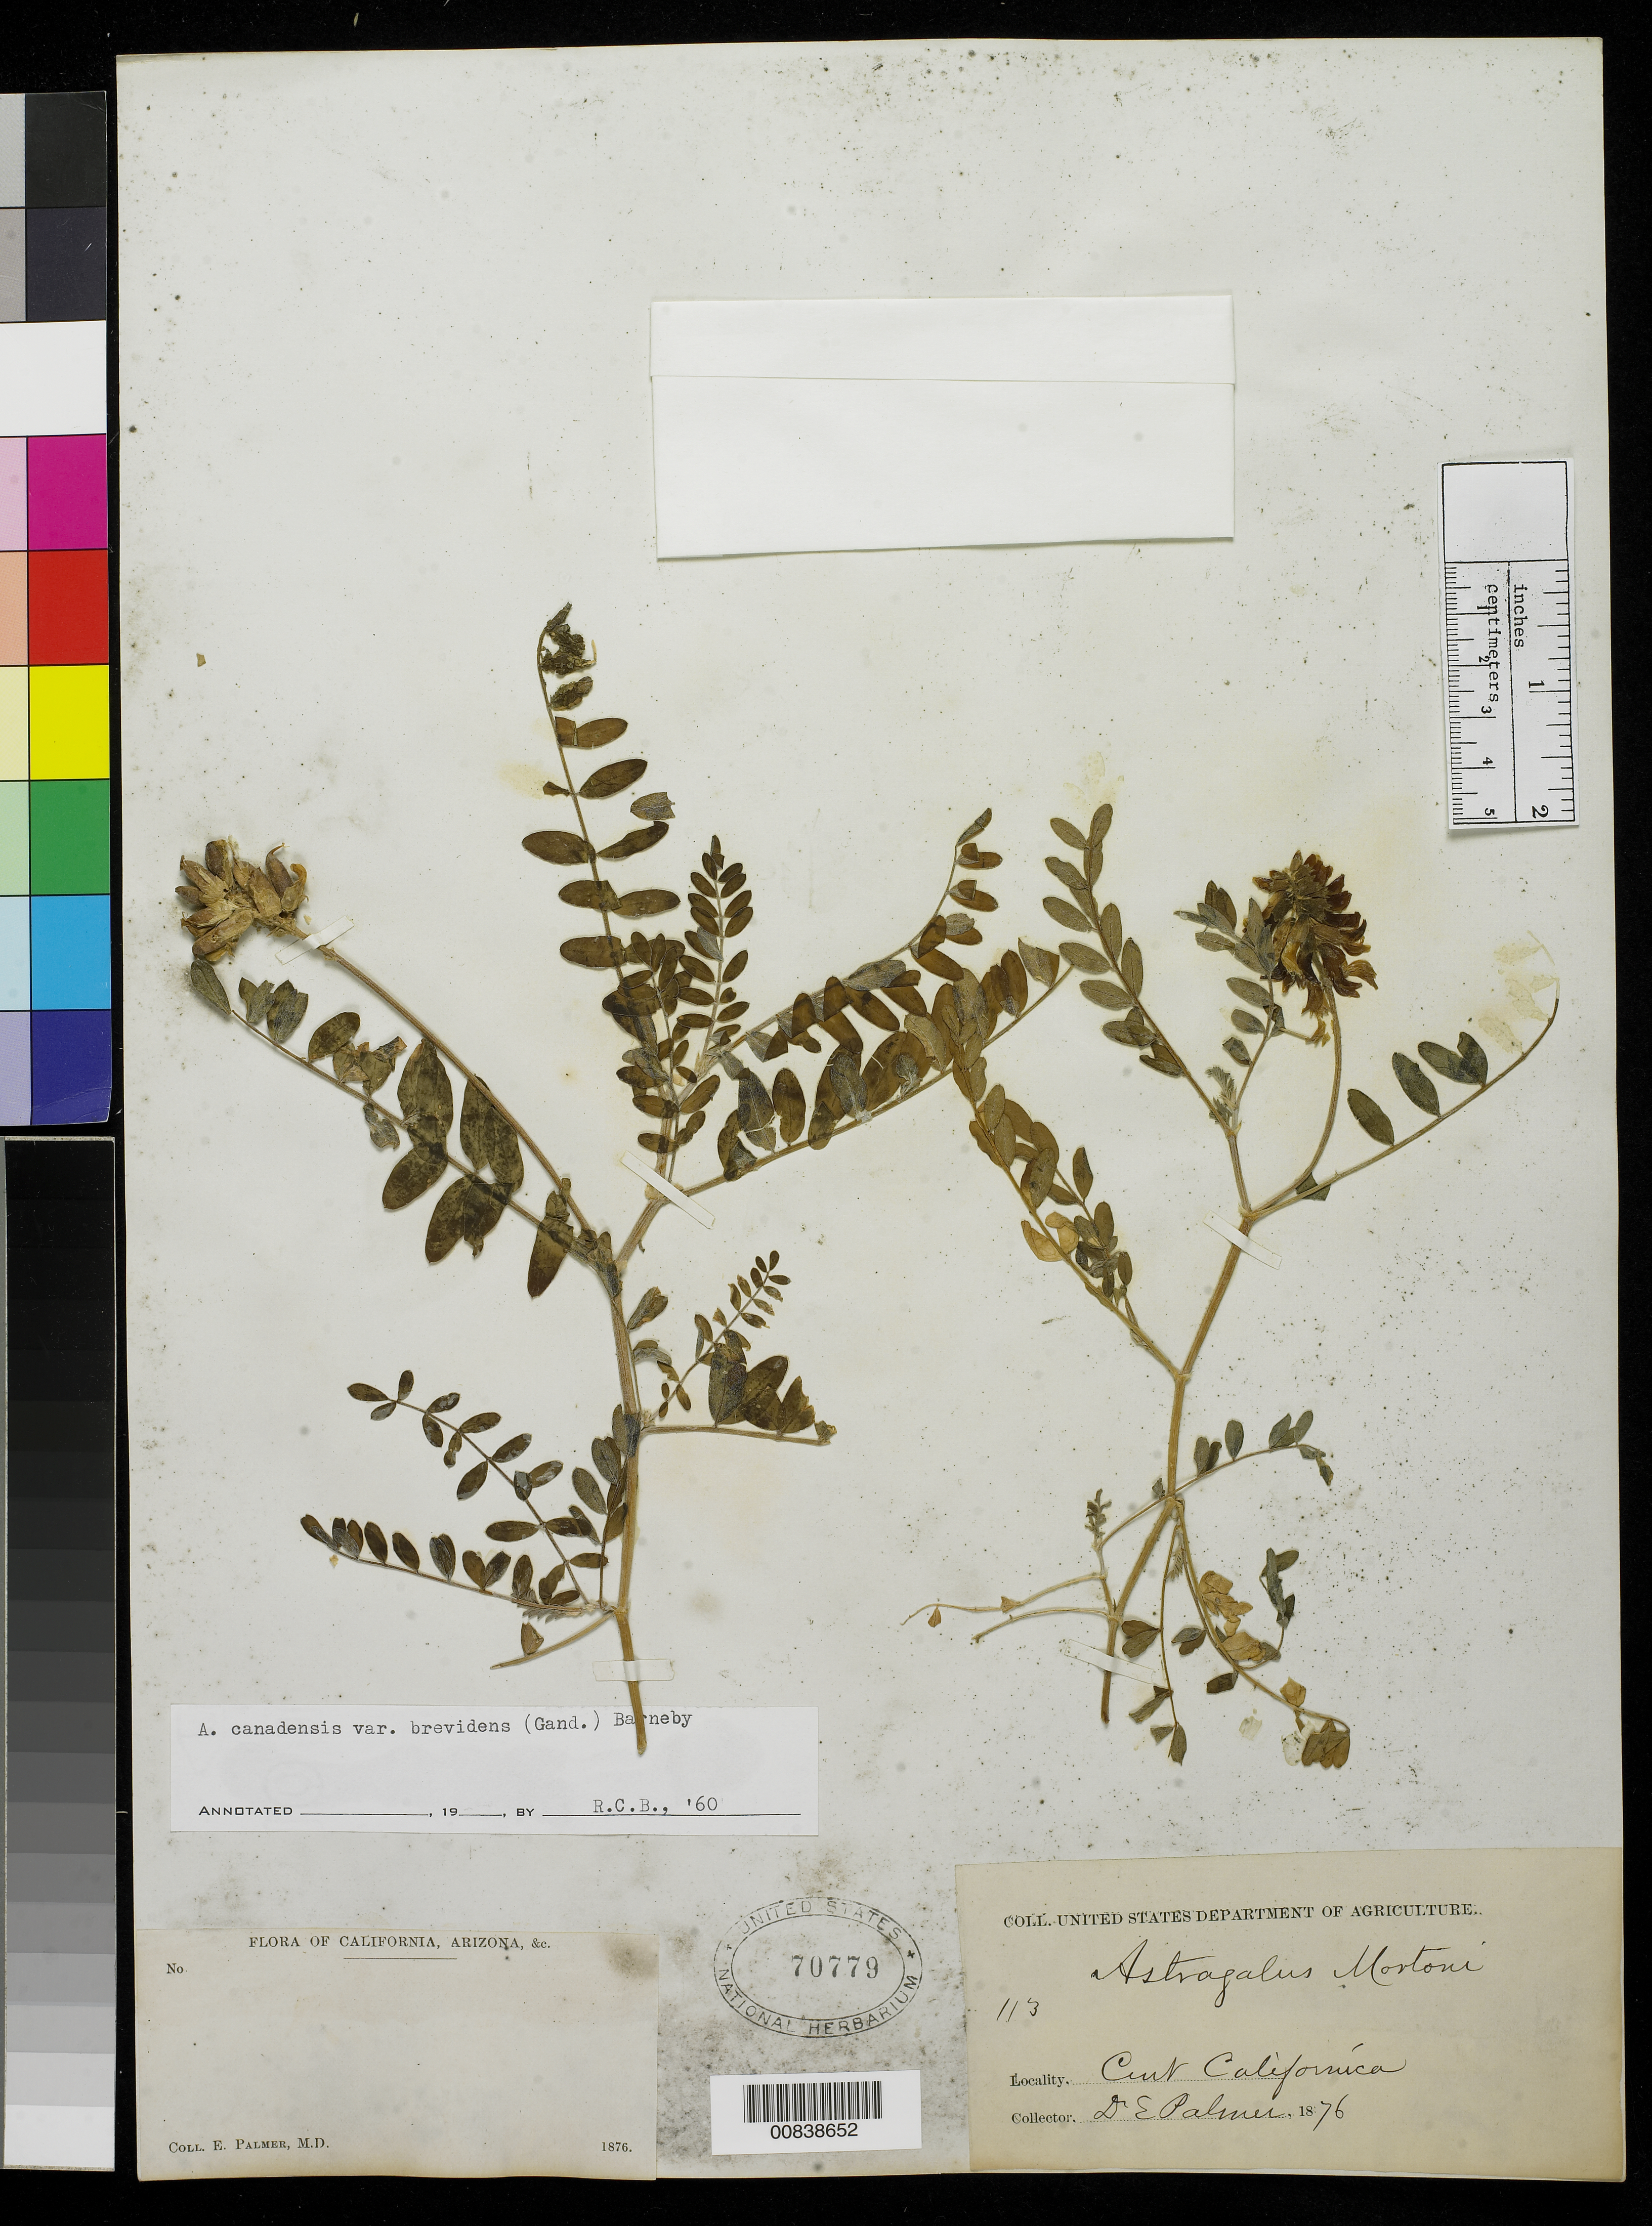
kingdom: Plantae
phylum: Tracheophyta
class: Magnoliopsida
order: Fabales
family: Fabaceae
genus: Astragalus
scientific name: Astragalus canadensis var. brevidens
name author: L.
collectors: E. Palmer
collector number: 113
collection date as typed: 1876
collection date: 1876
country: United States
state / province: California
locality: Central California.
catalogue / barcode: US 70779